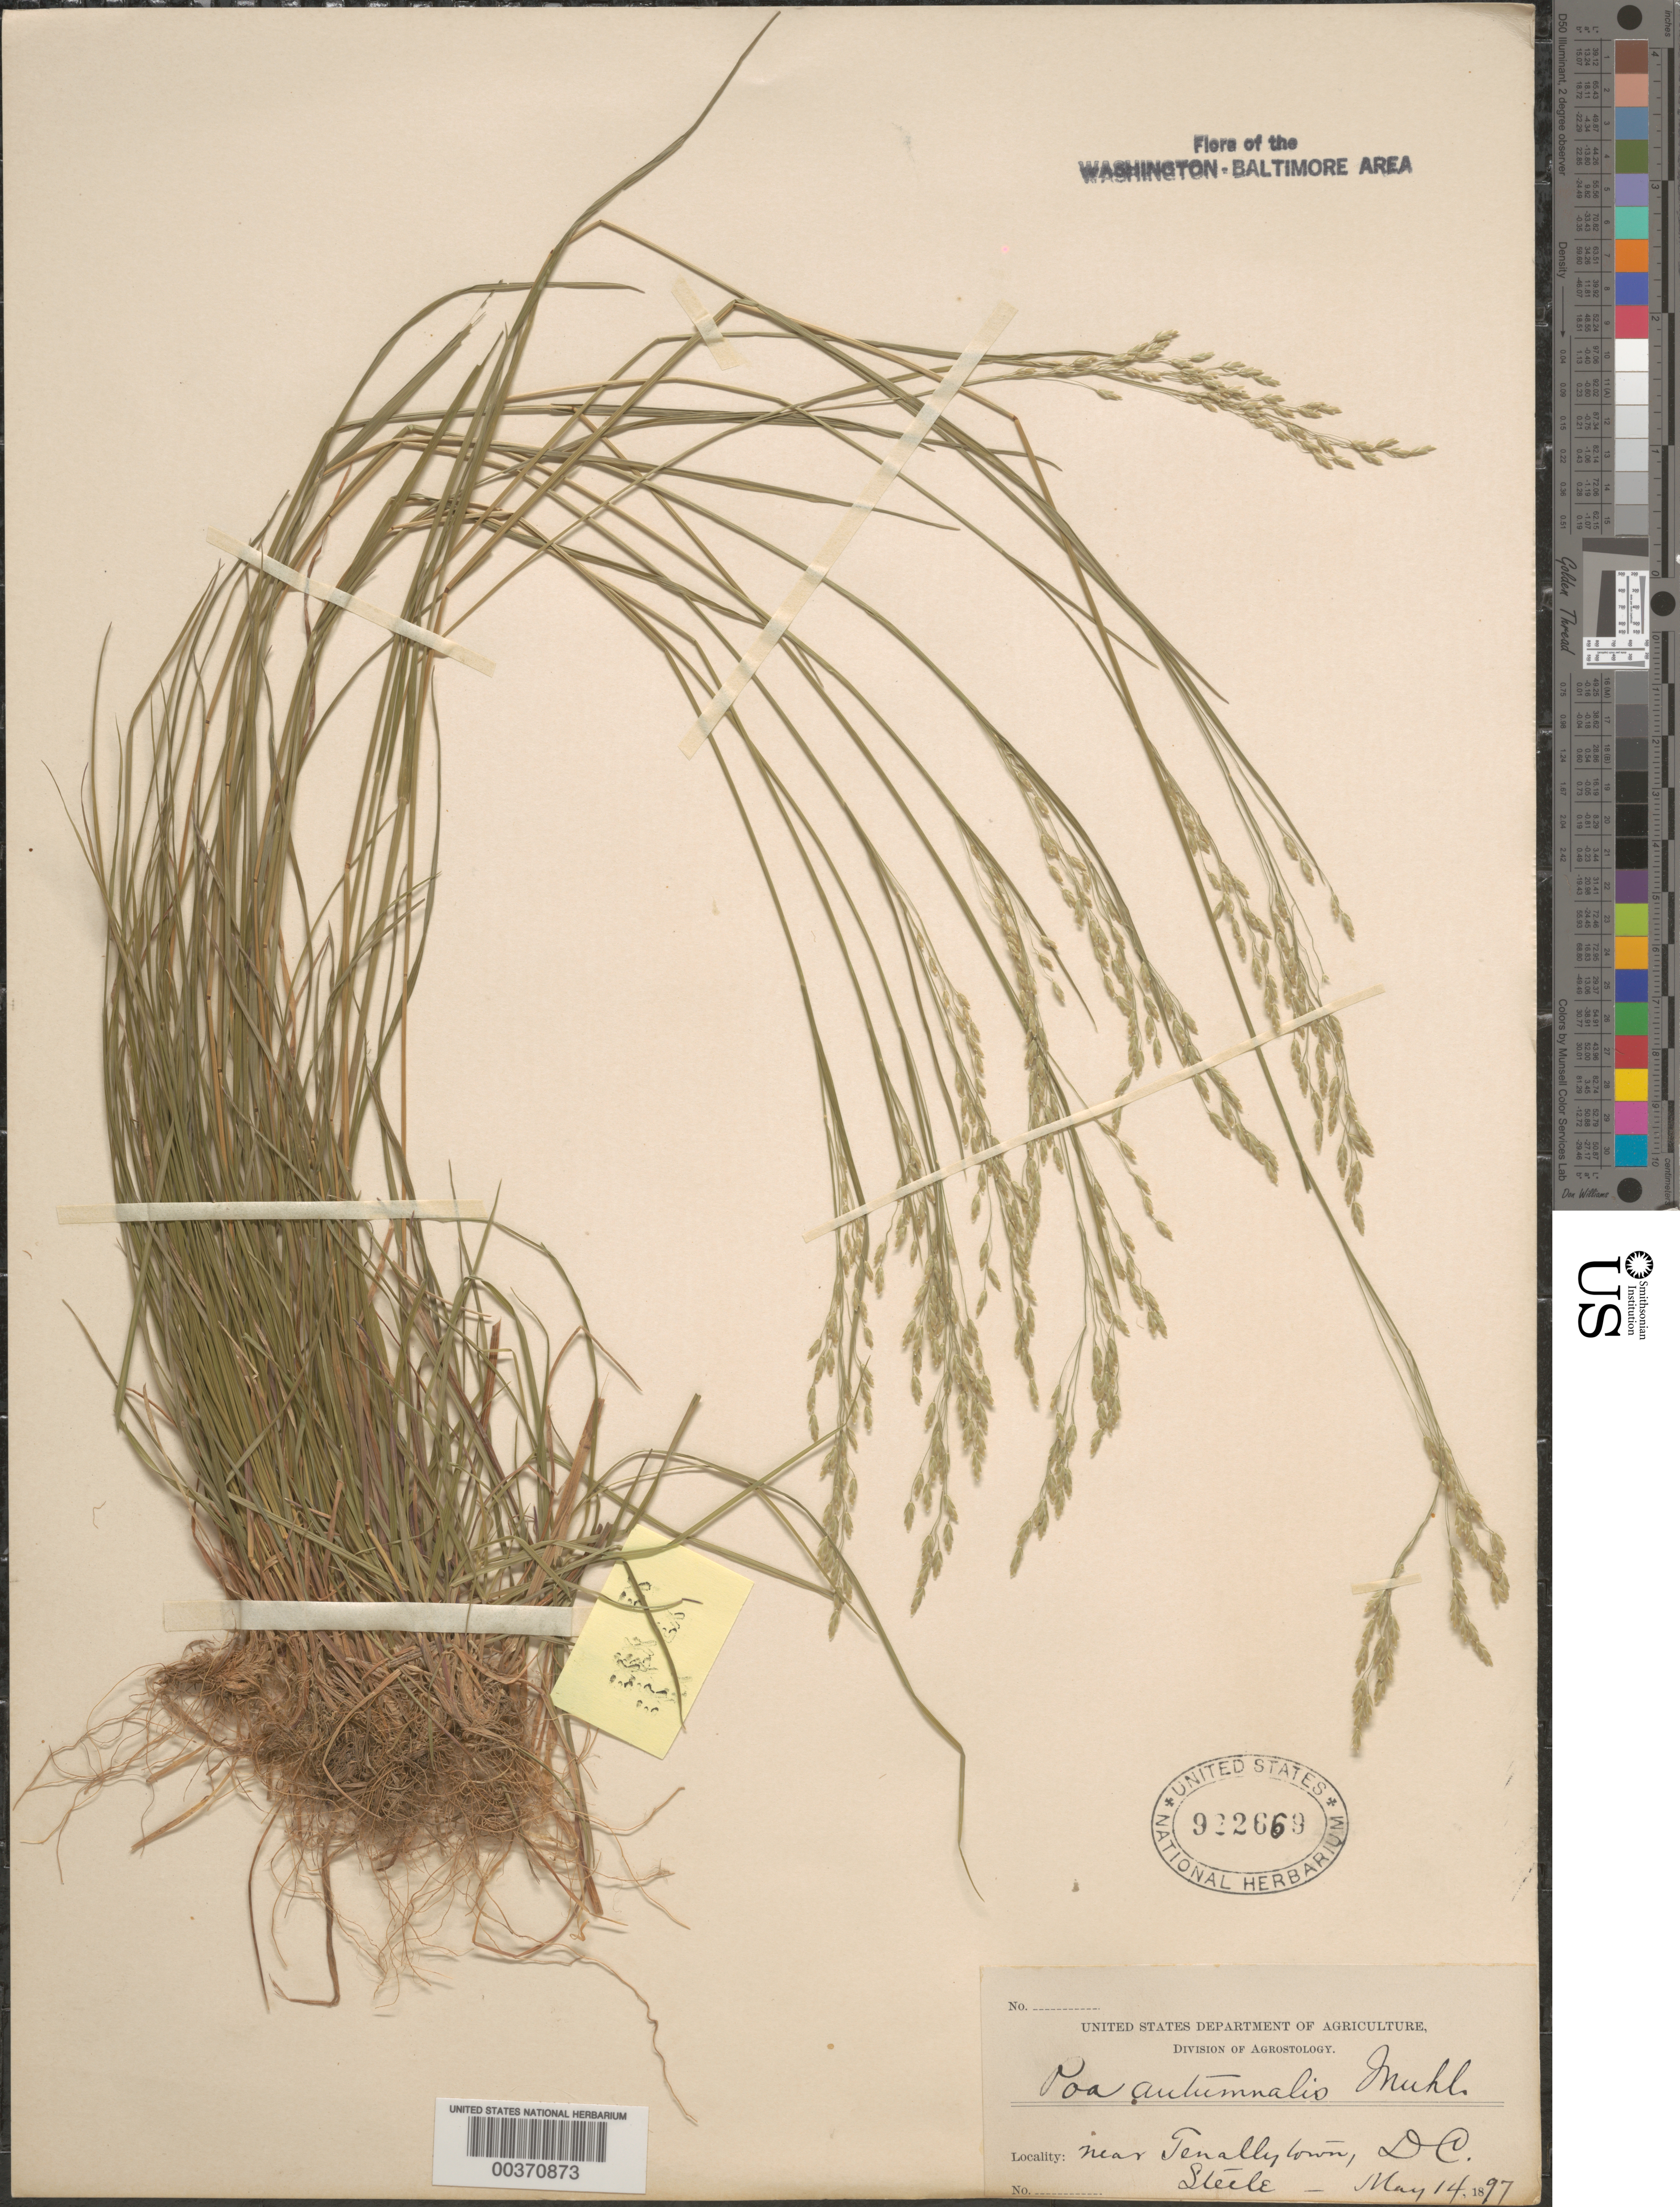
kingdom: Plantae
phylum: Tracheophyta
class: Liliopsida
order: Poales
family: Poaceae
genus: Poa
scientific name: Poa autumnalis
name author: Muhl. ex Elliott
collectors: E. Steele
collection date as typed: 14 May 1897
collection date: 1897-05-14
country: United States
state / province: District of Columbia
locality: Washington DC area, near Tenally Town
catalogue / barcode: US 922669